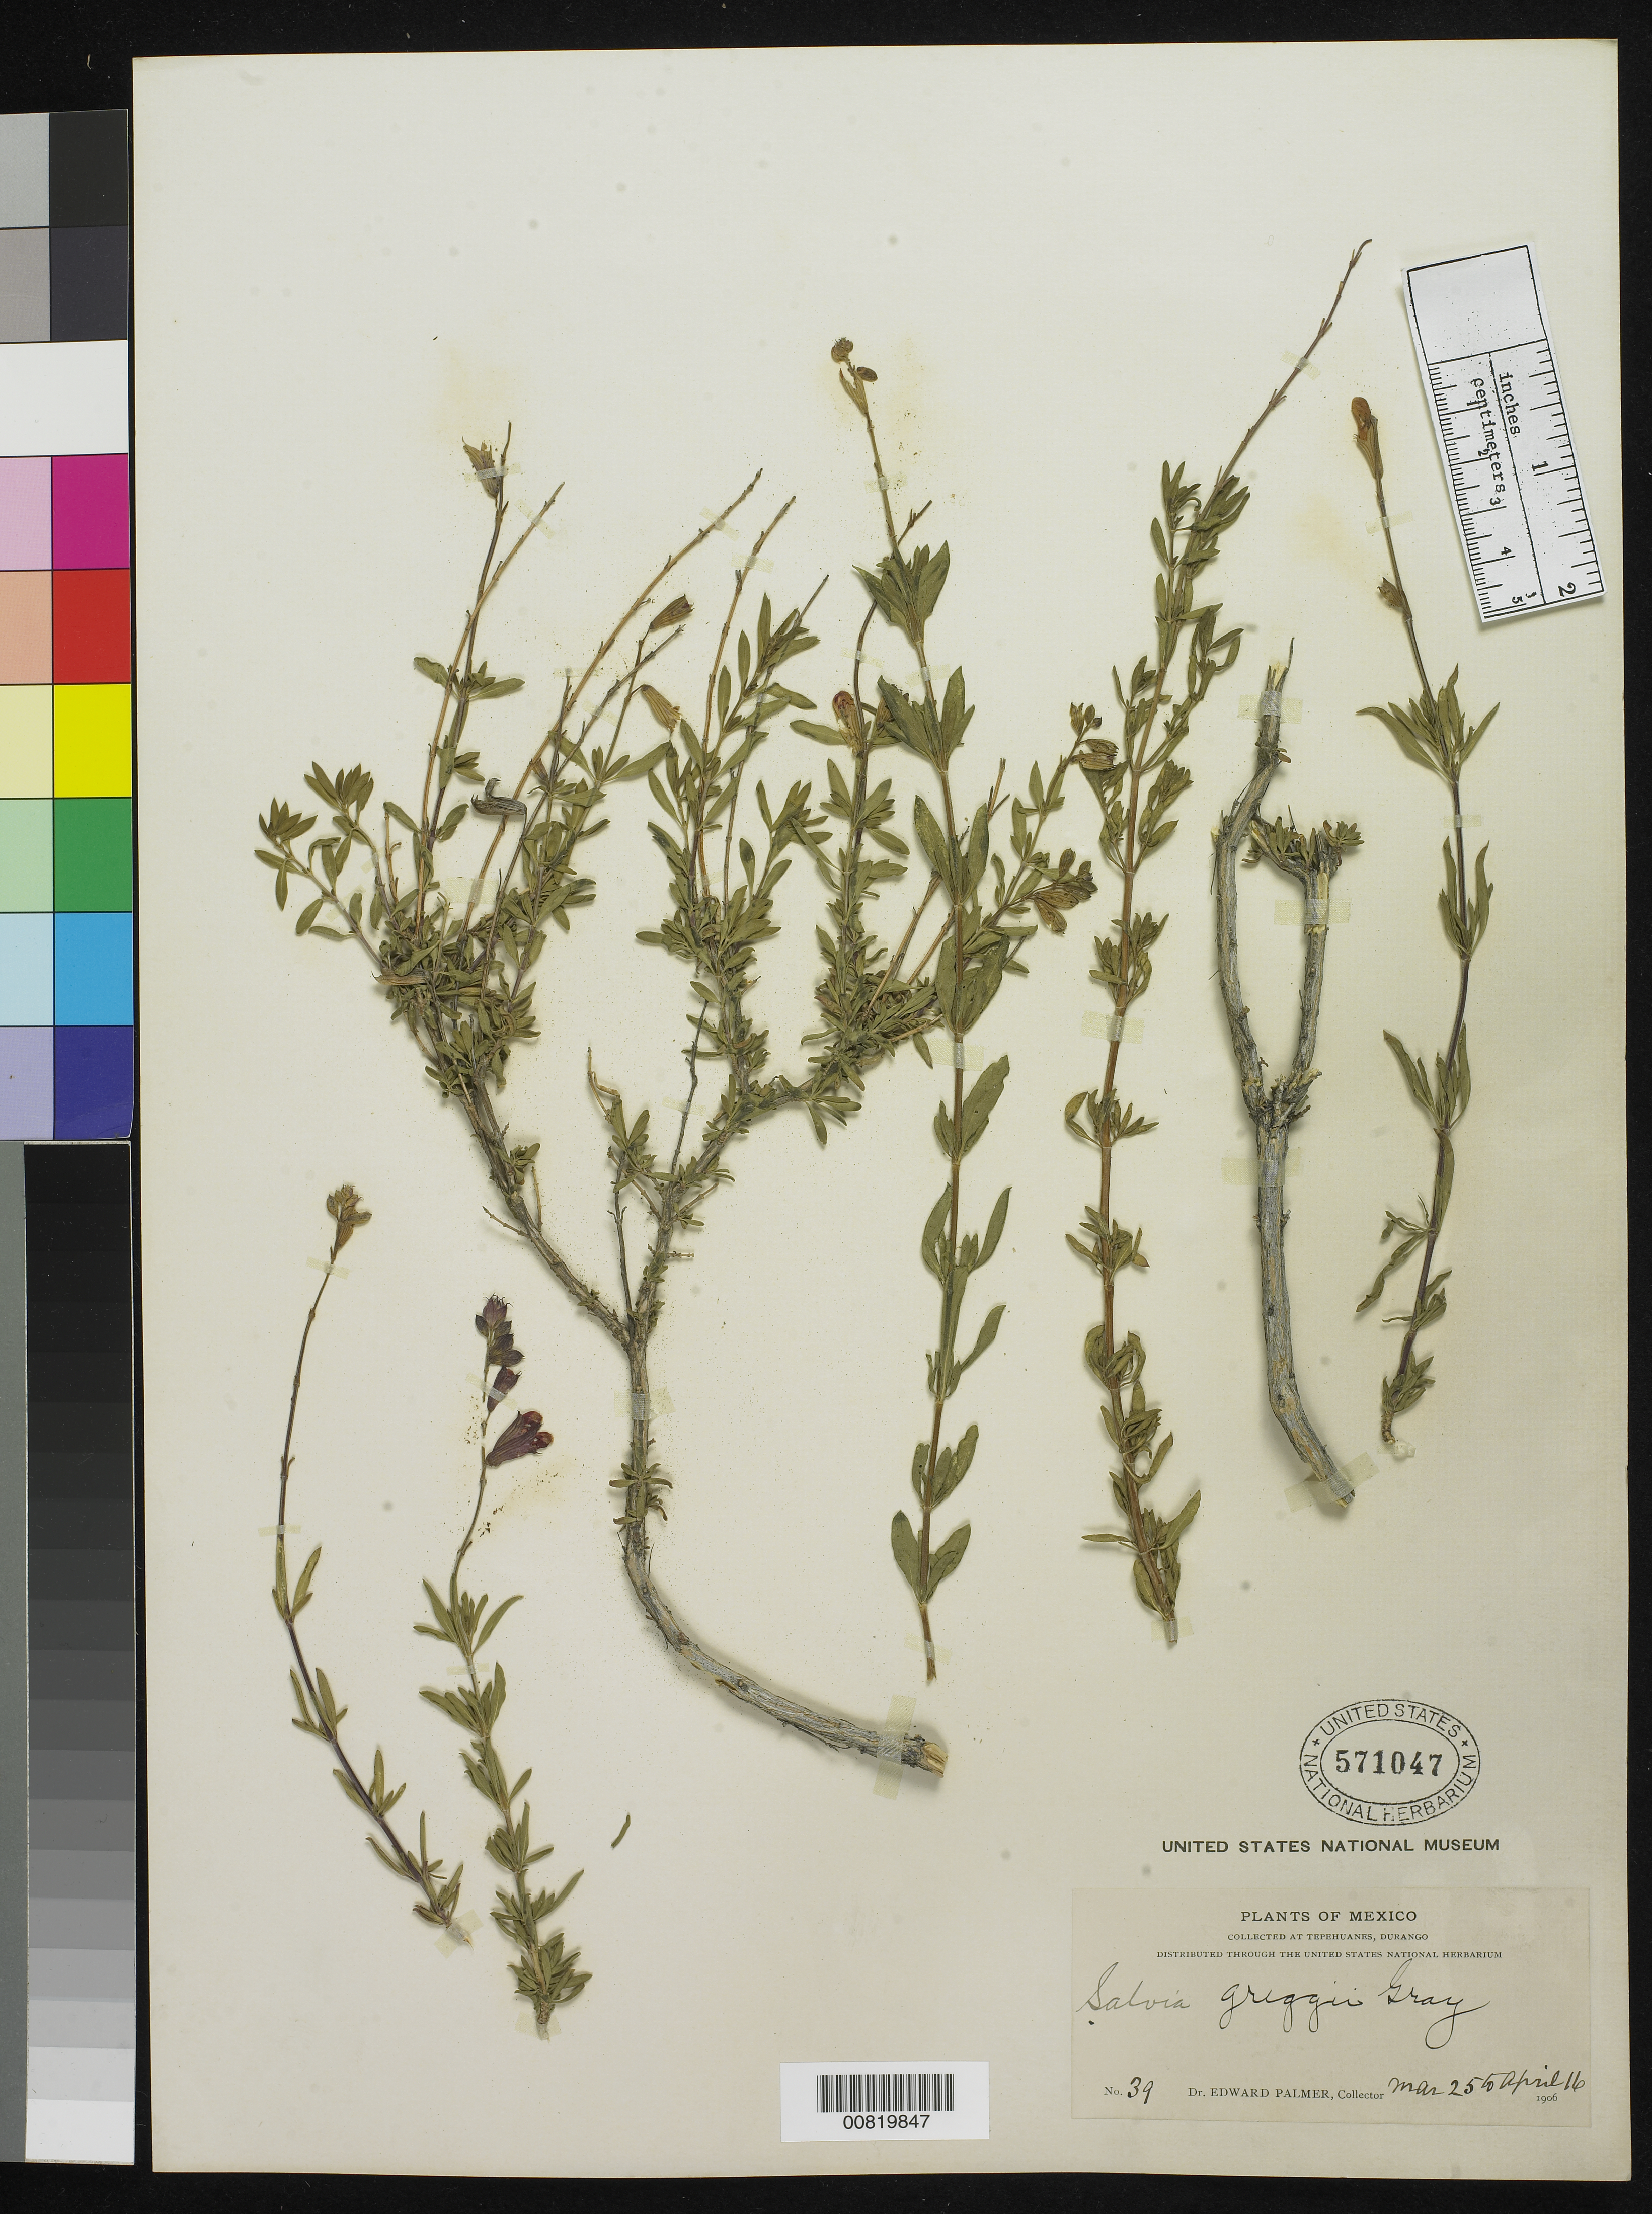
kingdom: Plantae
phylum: Tracheophyta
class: Magnoliopsida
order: Lamiales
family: Lamiaceae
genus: Salvia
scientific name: Salvia greggii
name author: A. Gray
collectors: E. Palmer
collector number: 39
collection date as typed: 25 Mar 1906 to 16 Apr 1906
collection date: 1906-03-25/1906-04-16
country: Mexico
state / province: Durango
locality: Tepehuanes, Durango.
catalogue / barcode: US 571047